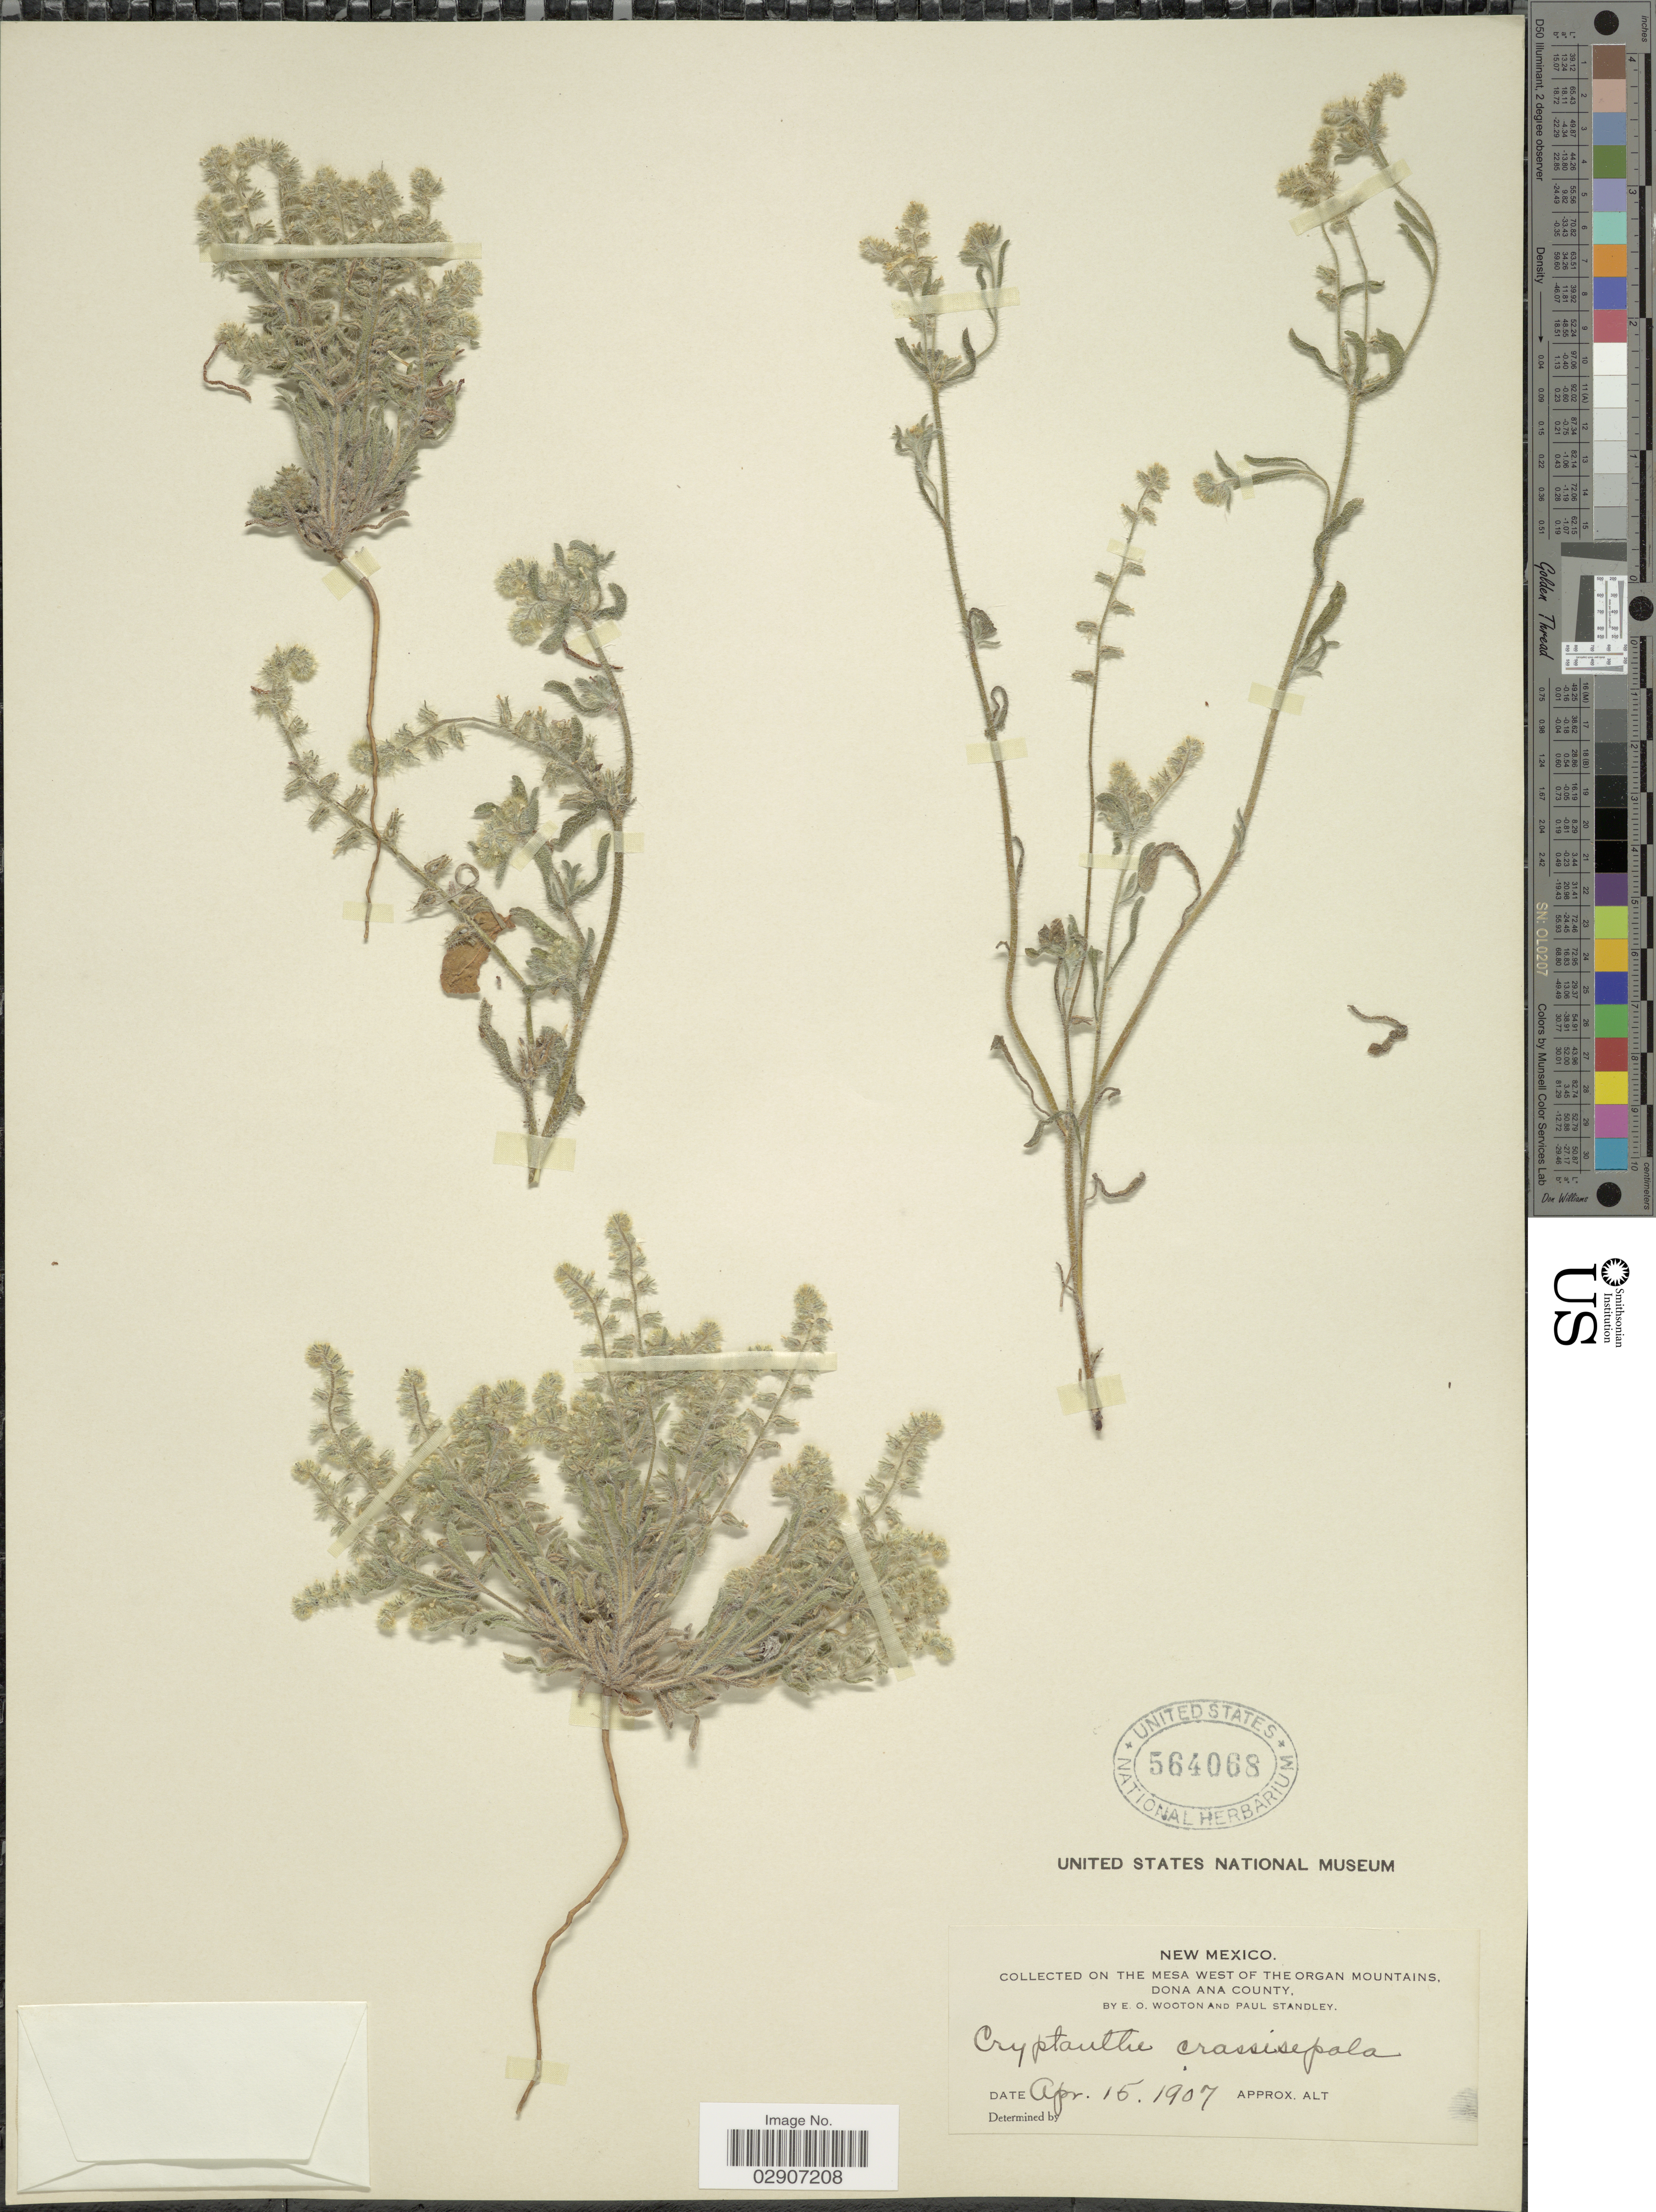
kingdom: Plantae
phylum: Tracheophyta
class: Magnoliopsida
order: Boraginales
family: Boraginaceae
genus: Cryptantha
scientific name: Cryptantha crassisepala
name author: (Torr. & A. Gray) Greene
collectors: E. O. Wooton & P. C. Standley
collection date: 1907-04-15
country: United States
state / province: New Mexico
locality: On the Mesa West of the Organ Mountains. Dona Ana County.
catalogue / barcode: US 564068